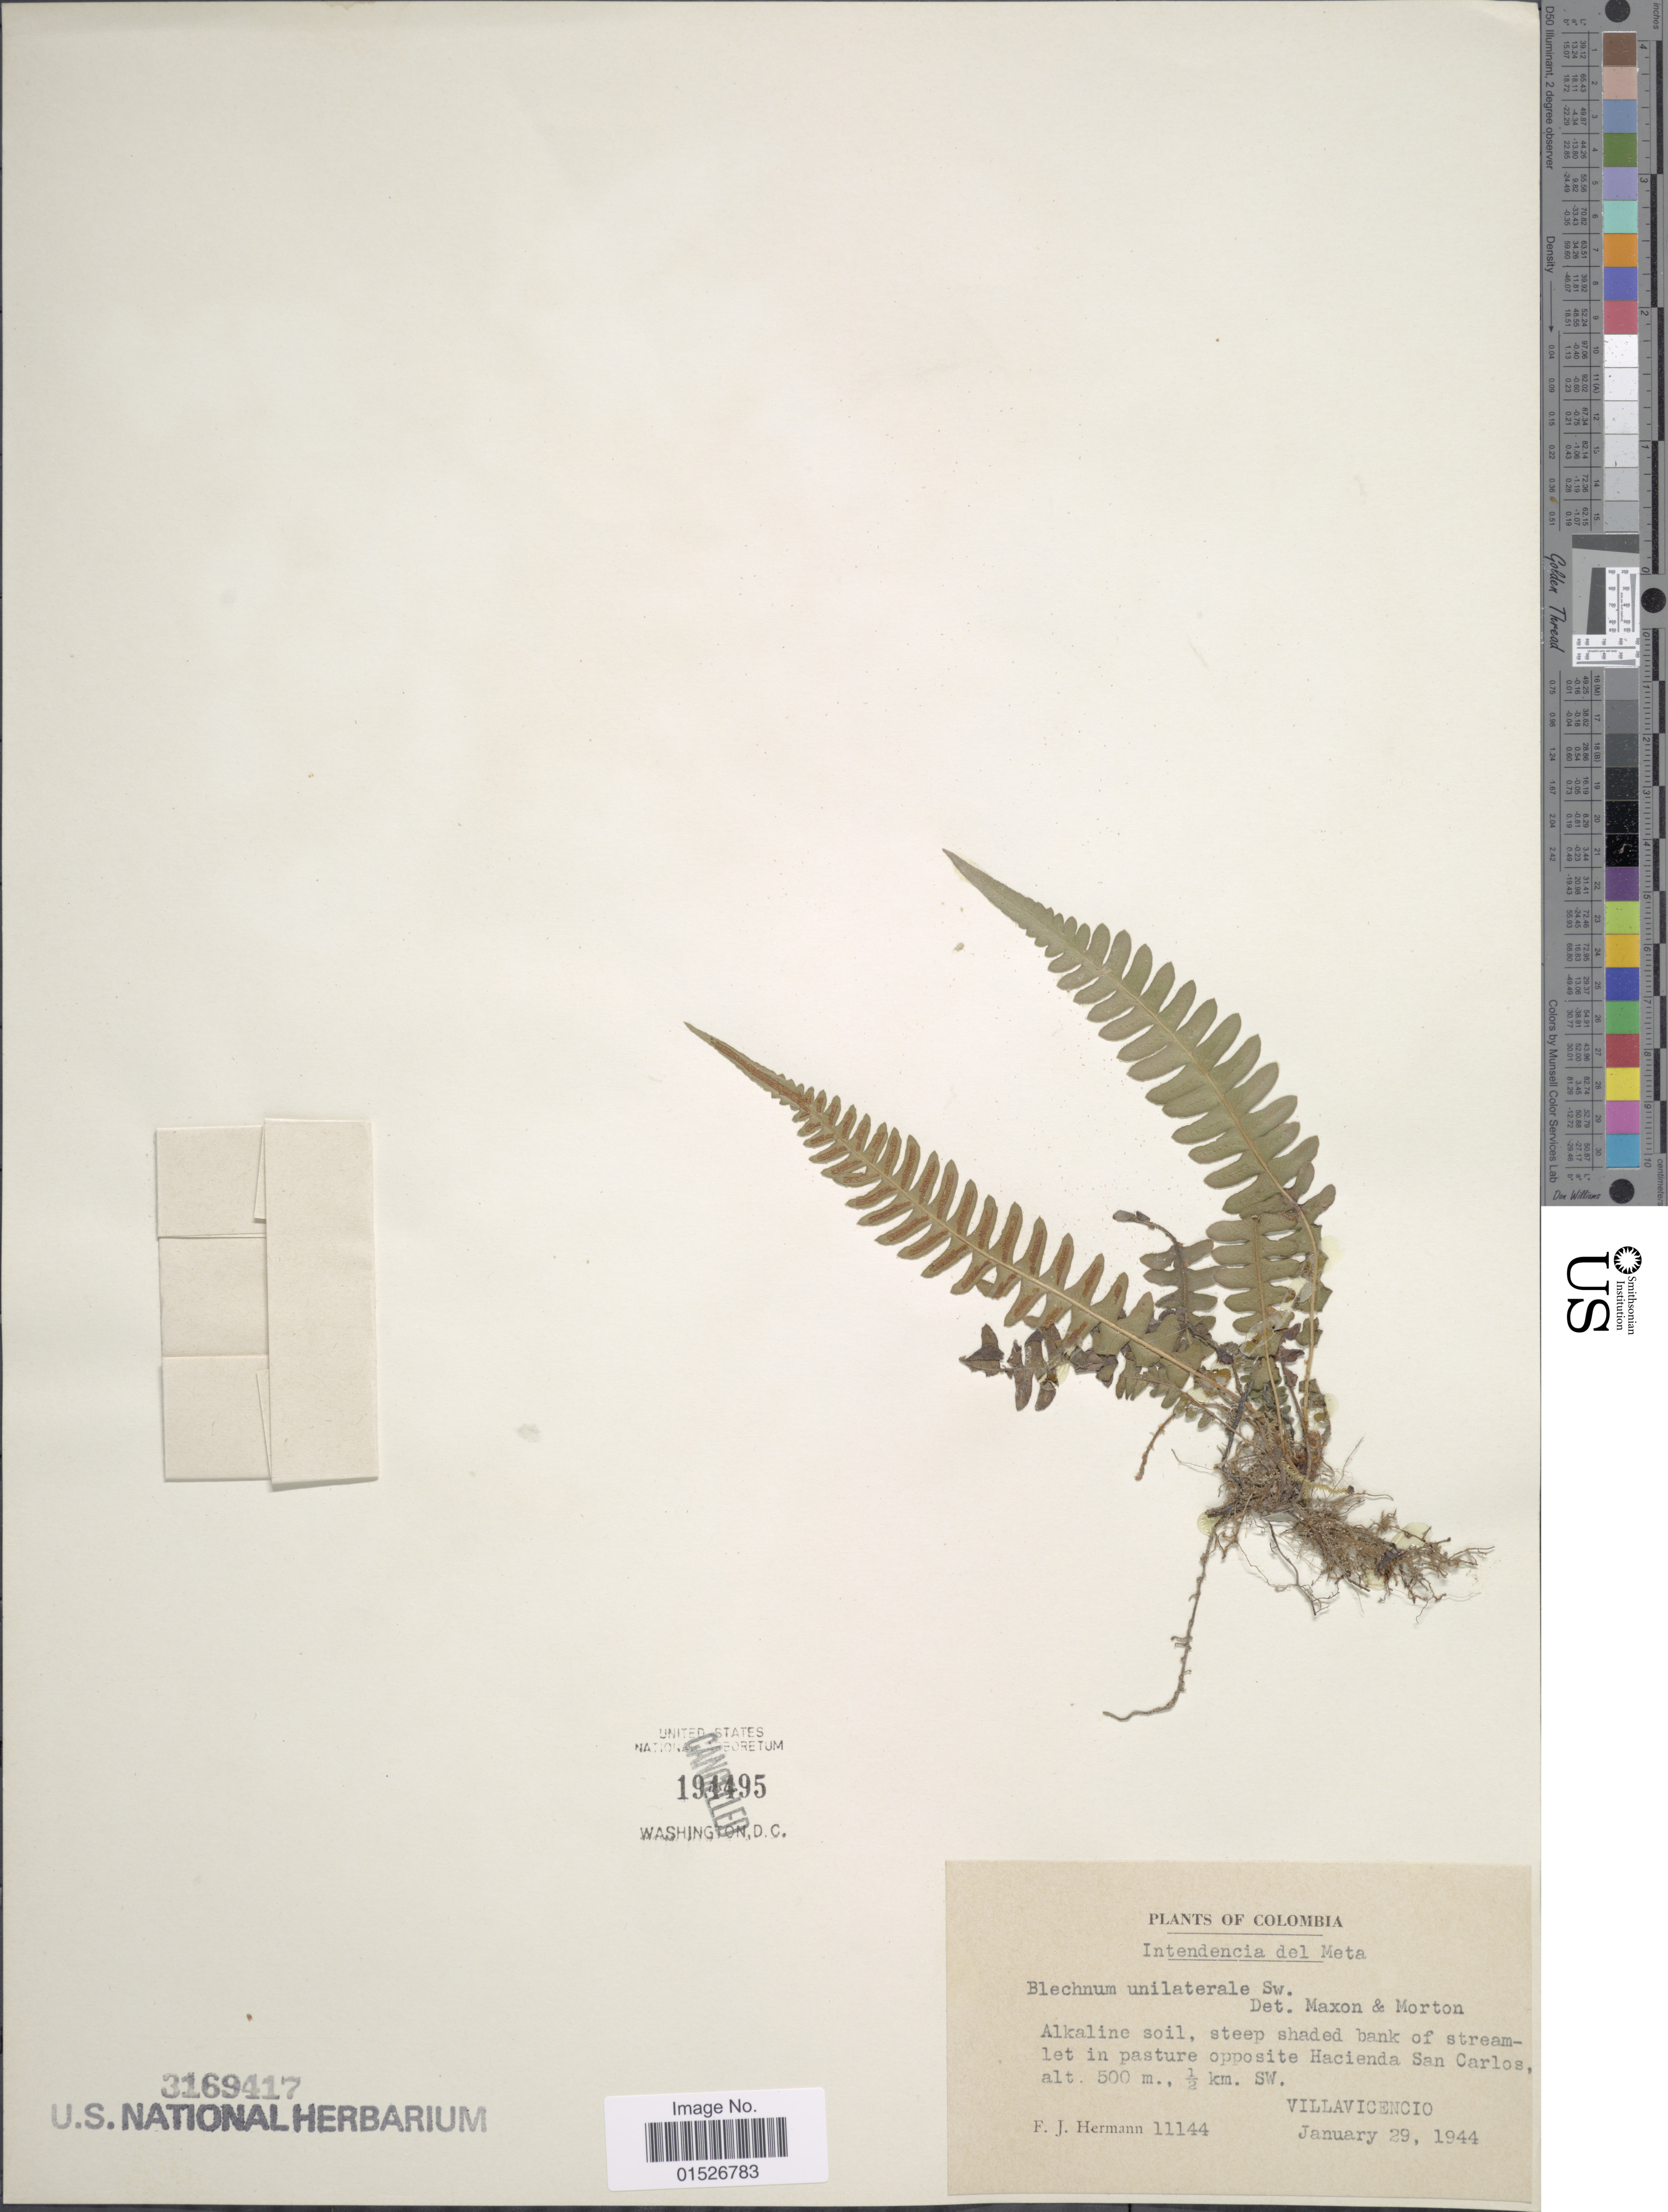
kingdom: Plantae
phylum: Tracheophyta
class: Polypodiopsida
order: Polypodiales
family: Blechnaceae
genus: Blechnum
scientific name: Blechnum polypodioides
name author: Raddi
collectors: F. J. Hermann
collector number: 11144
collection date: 1944-01-29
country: Colombia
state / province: Meta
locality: Intendencia del Meta. Alkaline soil, steep shaded bank of streamlet in pasture opposite Hacienda San Carlos.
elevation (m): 500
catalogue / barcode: US 3169417